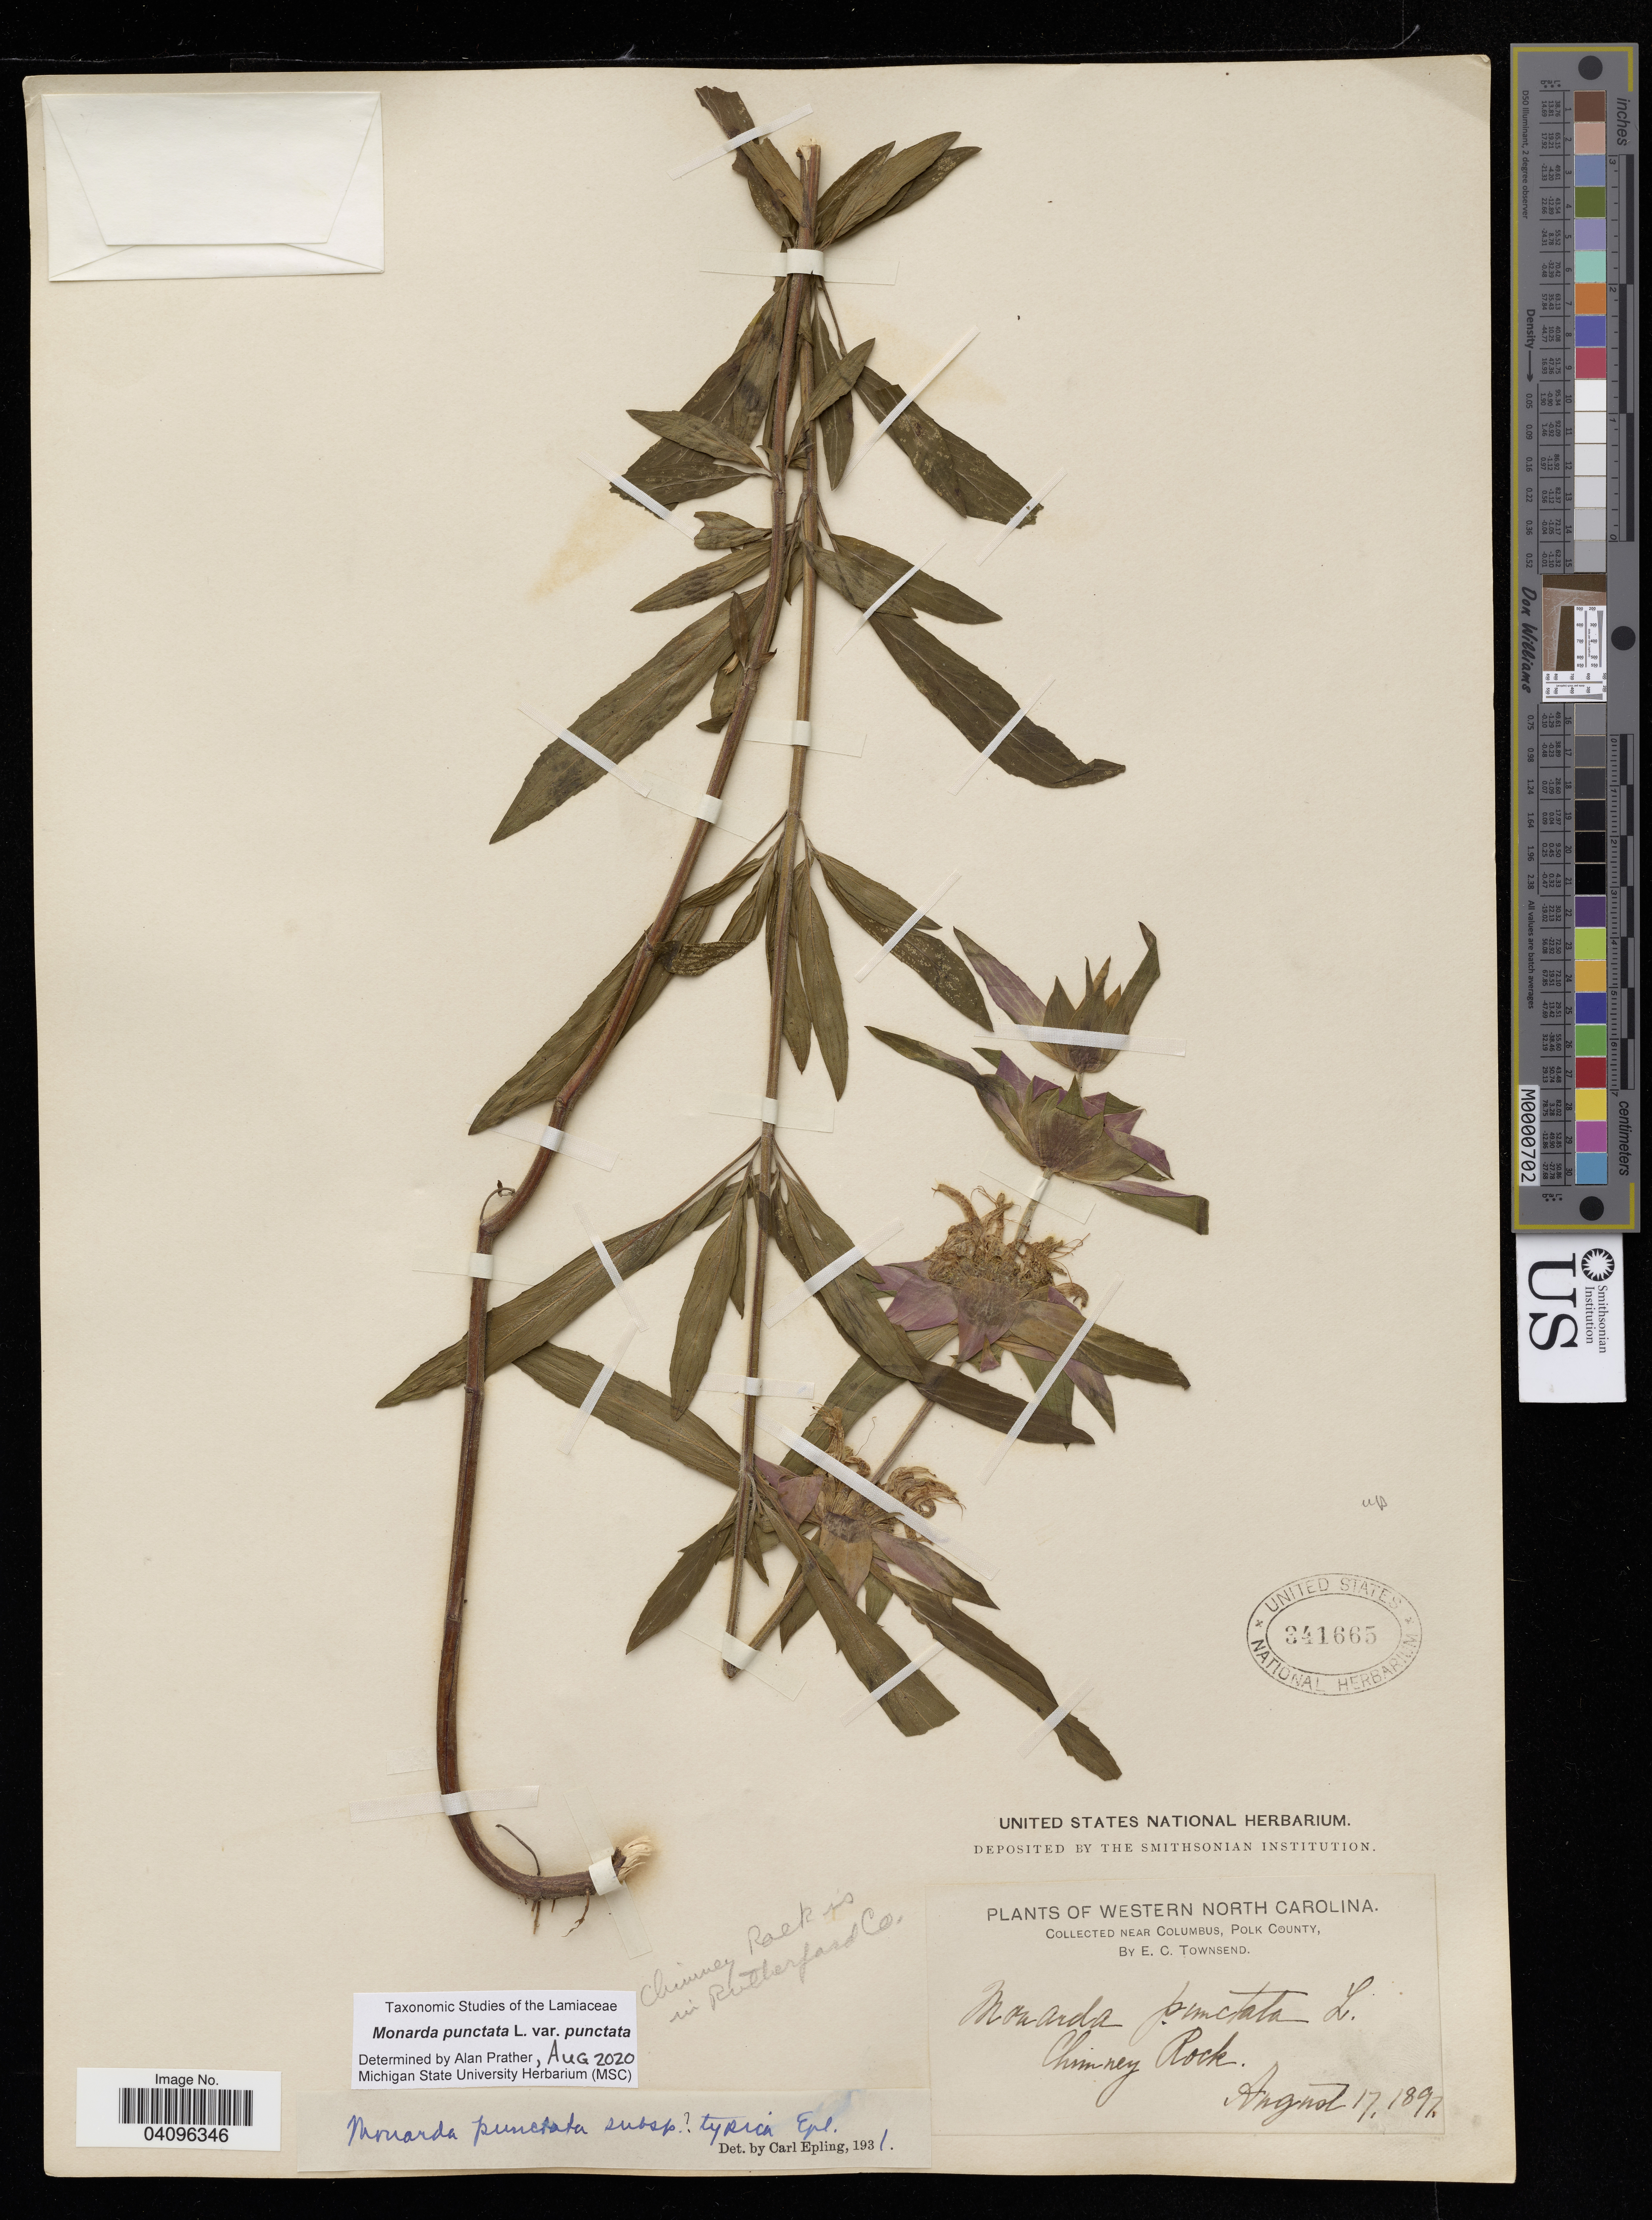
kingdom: Plantae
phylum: Tracheophyta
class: Magnoliopsida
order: Lamiales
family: Lamiaceae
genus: Monarda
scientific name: Monarda punctata var. villicaulis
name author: (Pennell) Shinners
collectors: E. C. Townsend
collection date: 1897-08-17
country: United States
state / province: North Carolina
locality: Western North Carolina. Columbus, Polk County.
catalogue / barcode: US 341665